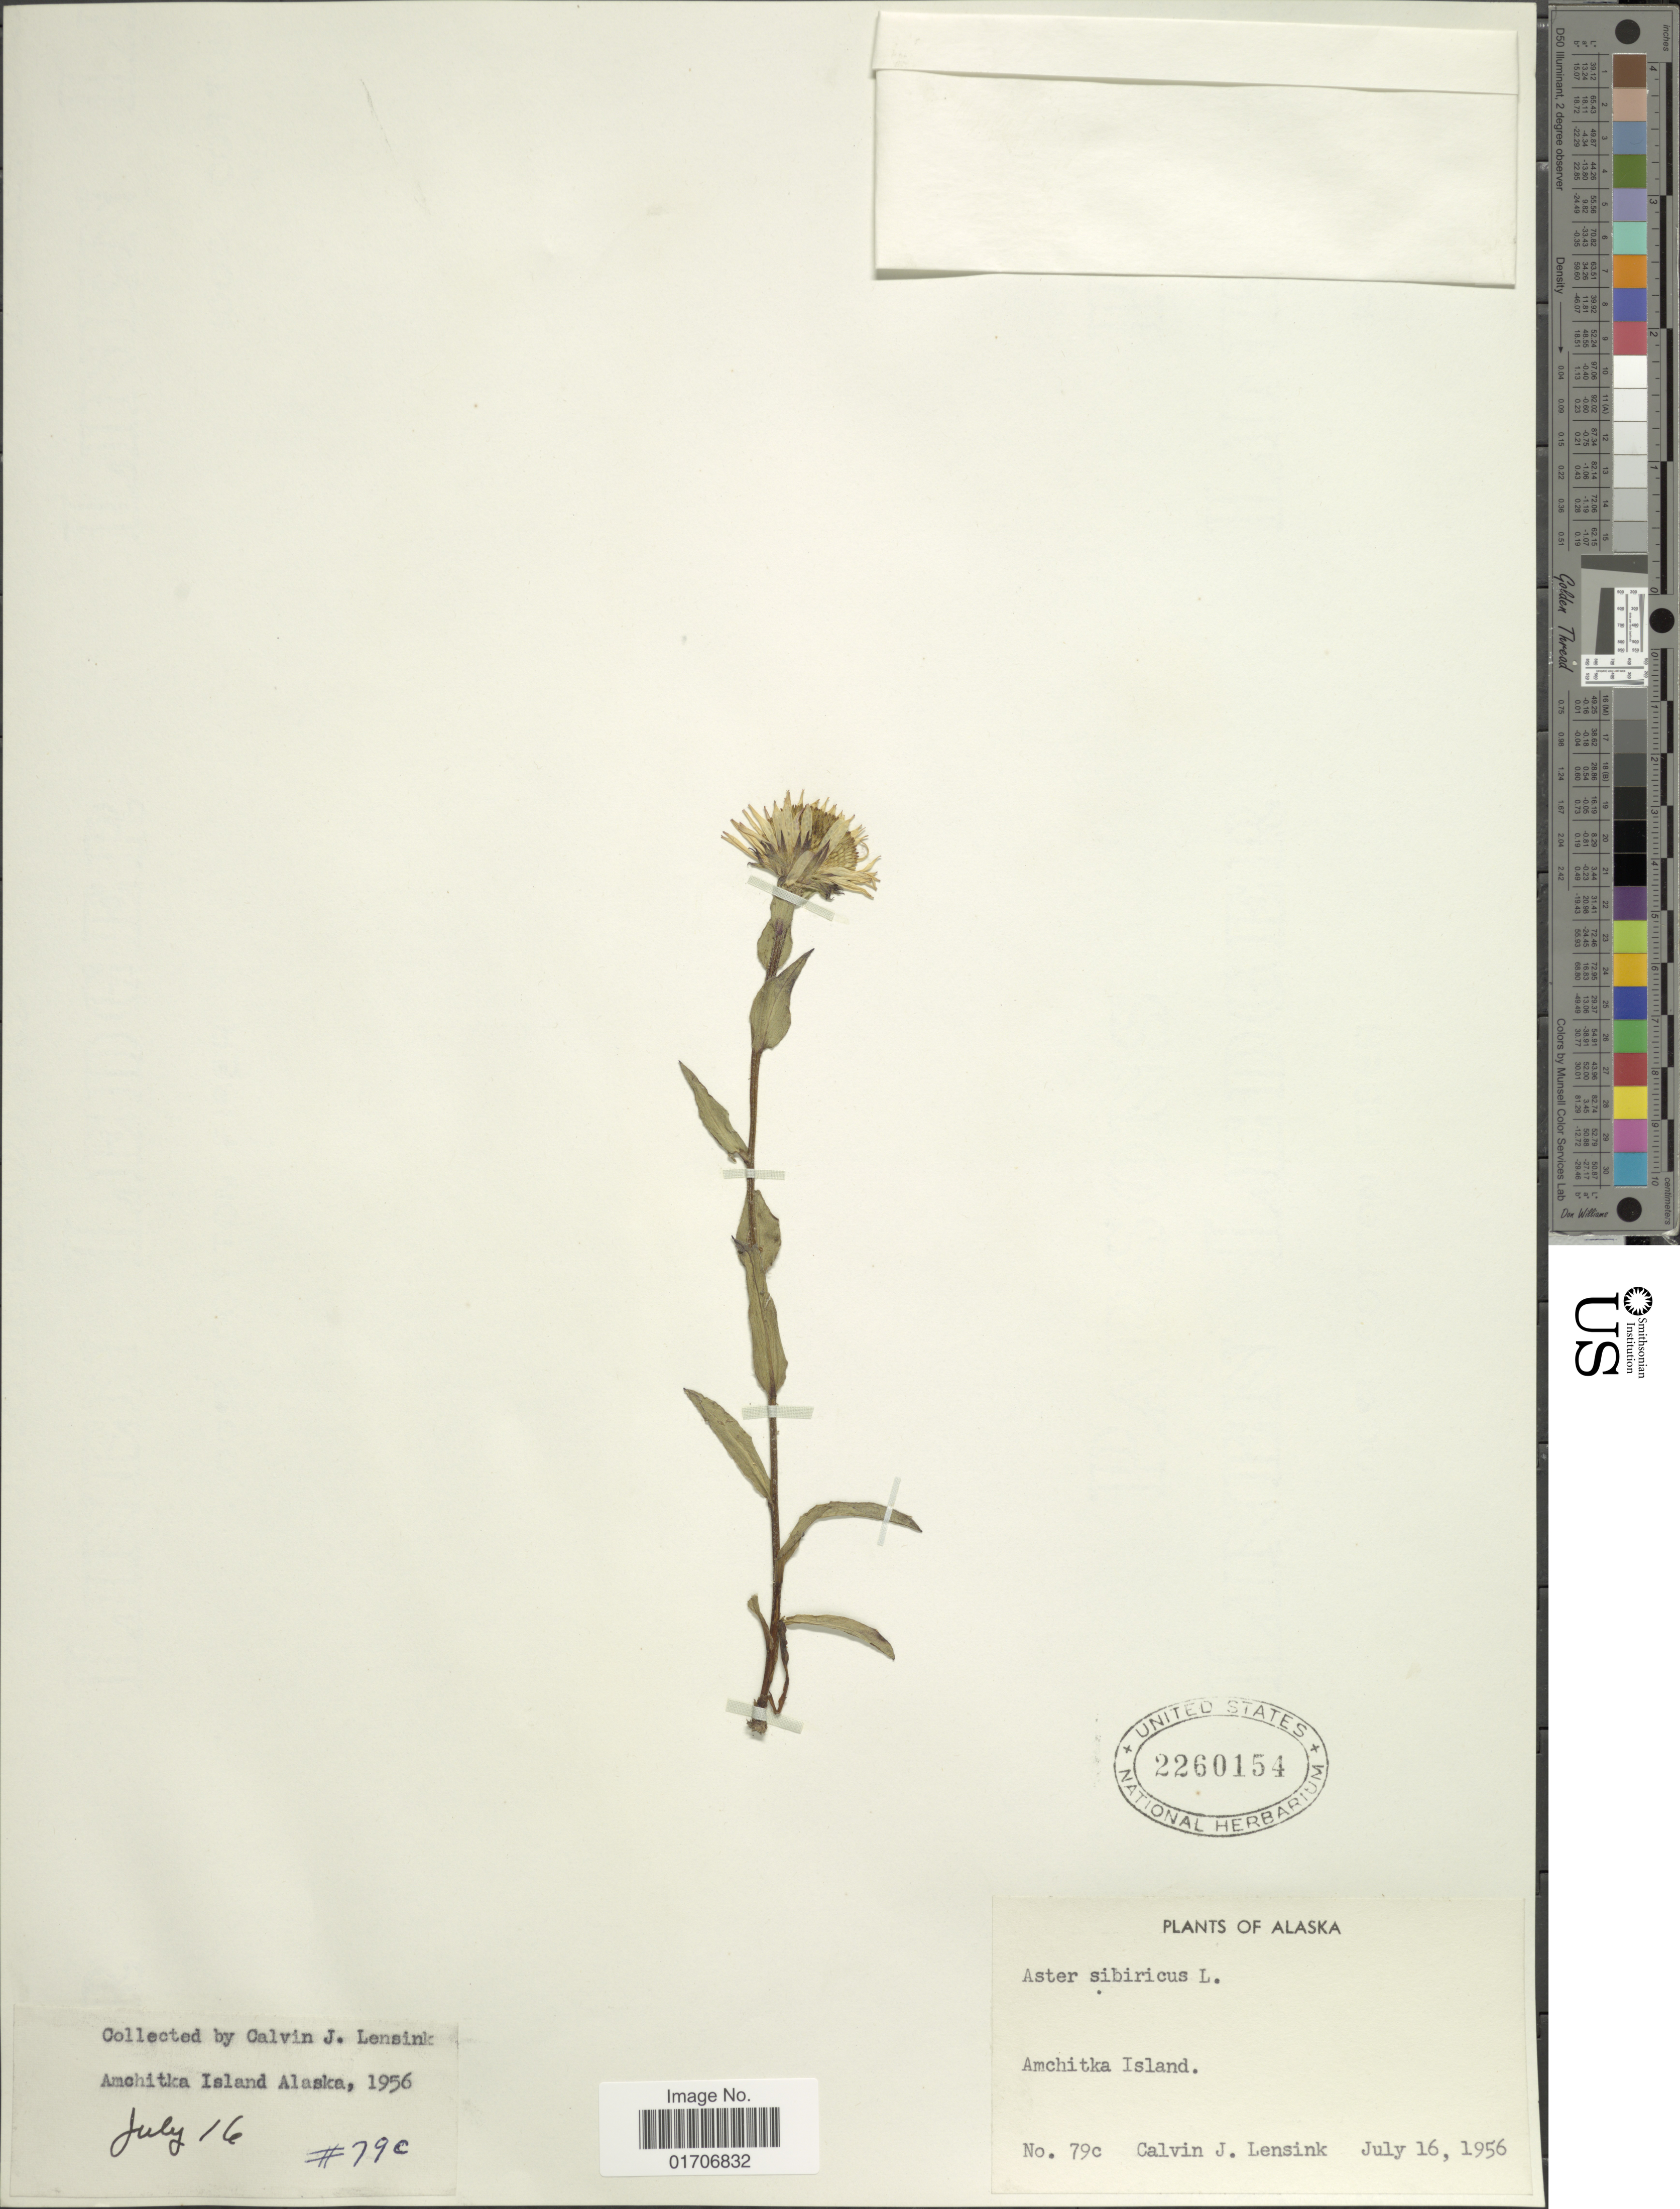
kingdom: Plantae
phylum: Tracheophyta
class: Magnoliopsida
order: Asterales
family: Asteraceae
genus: Eurybia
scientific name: Eurybia sibirica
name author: (L.) G.L. Nesom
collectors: C. Lensink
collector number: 79c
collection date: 1956-07-16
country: United States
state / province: Alaska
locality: Amchitka Island.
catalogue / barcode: US 2260154